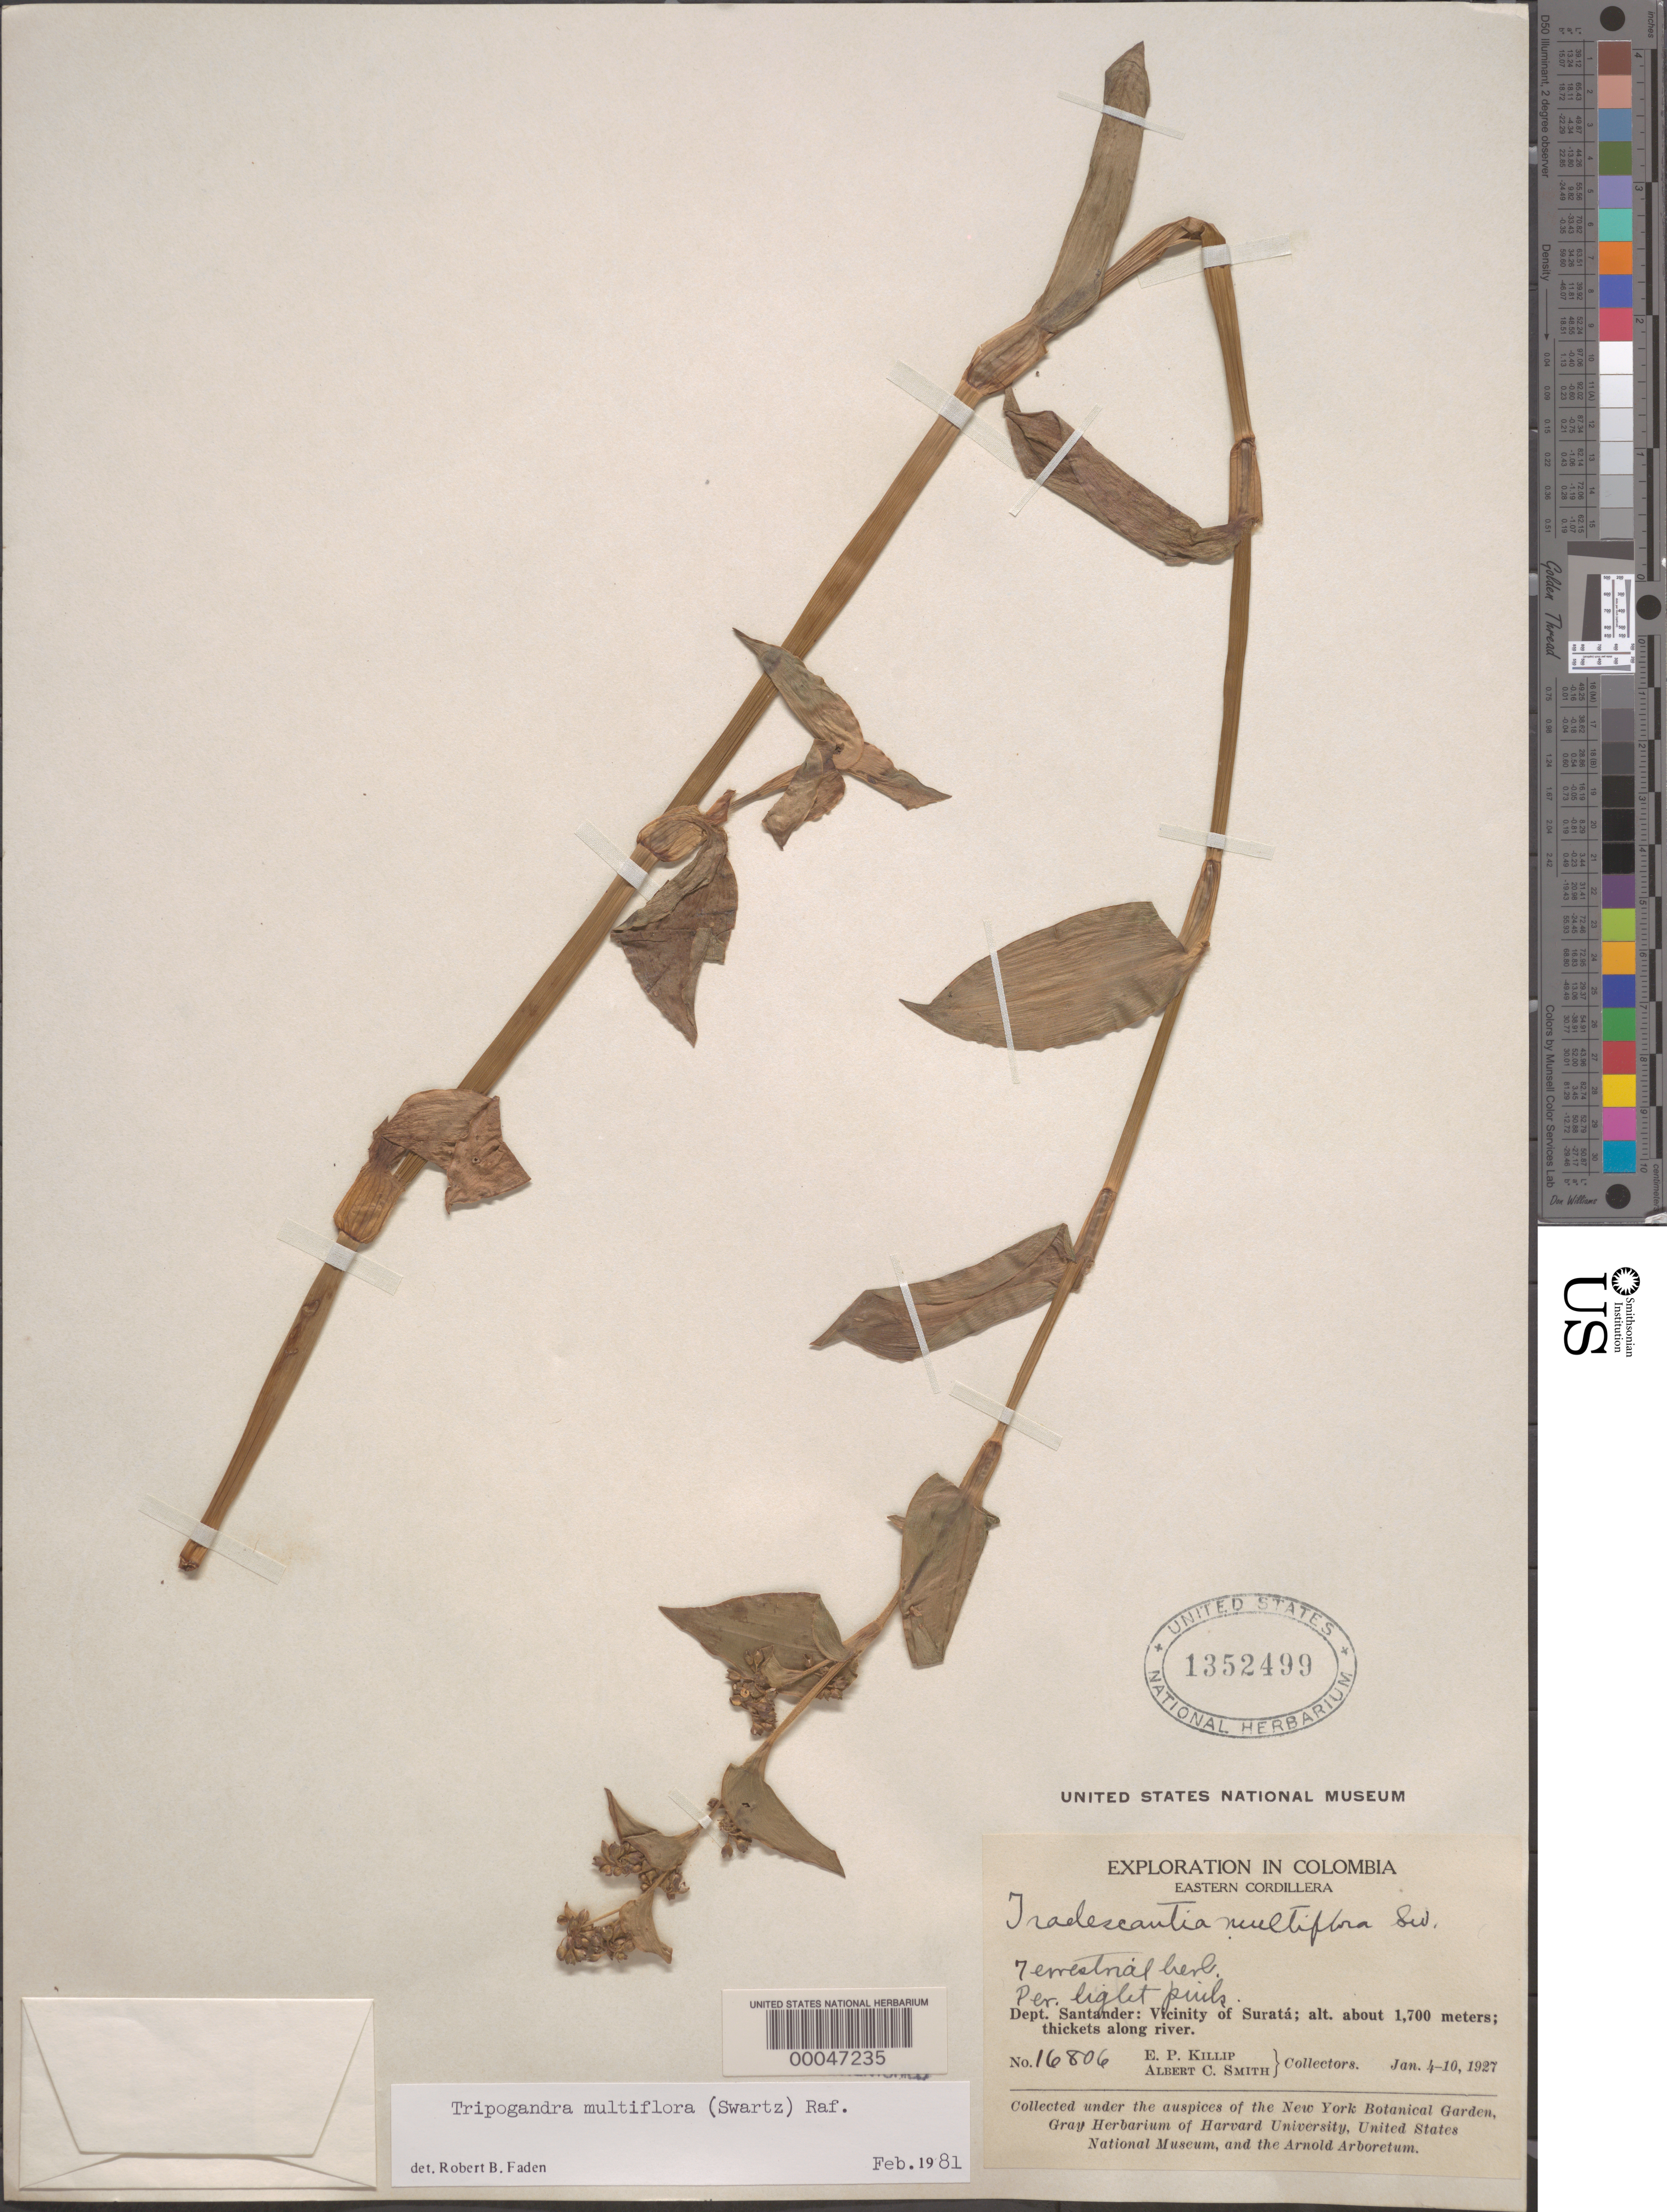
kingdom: Plantae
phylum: Tracheophyta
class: Liliopsida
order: Commelinales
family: Commelinaceae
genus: Tripogandra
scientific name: Tripogandra multiflora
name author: (Sw.) Raf.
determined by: Faden, Robert B., (US), Smithsonian Institution - National Museum of Natural History (UNITED STATES)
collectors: E. P. Killip & A. C. Smith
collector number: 16806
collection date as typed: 04 Jan 1927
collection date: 1927-01-04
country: Colombia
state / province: Santander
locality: Near Surata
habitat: Riverbank thickets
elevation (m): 1700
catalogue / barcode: US 1352499